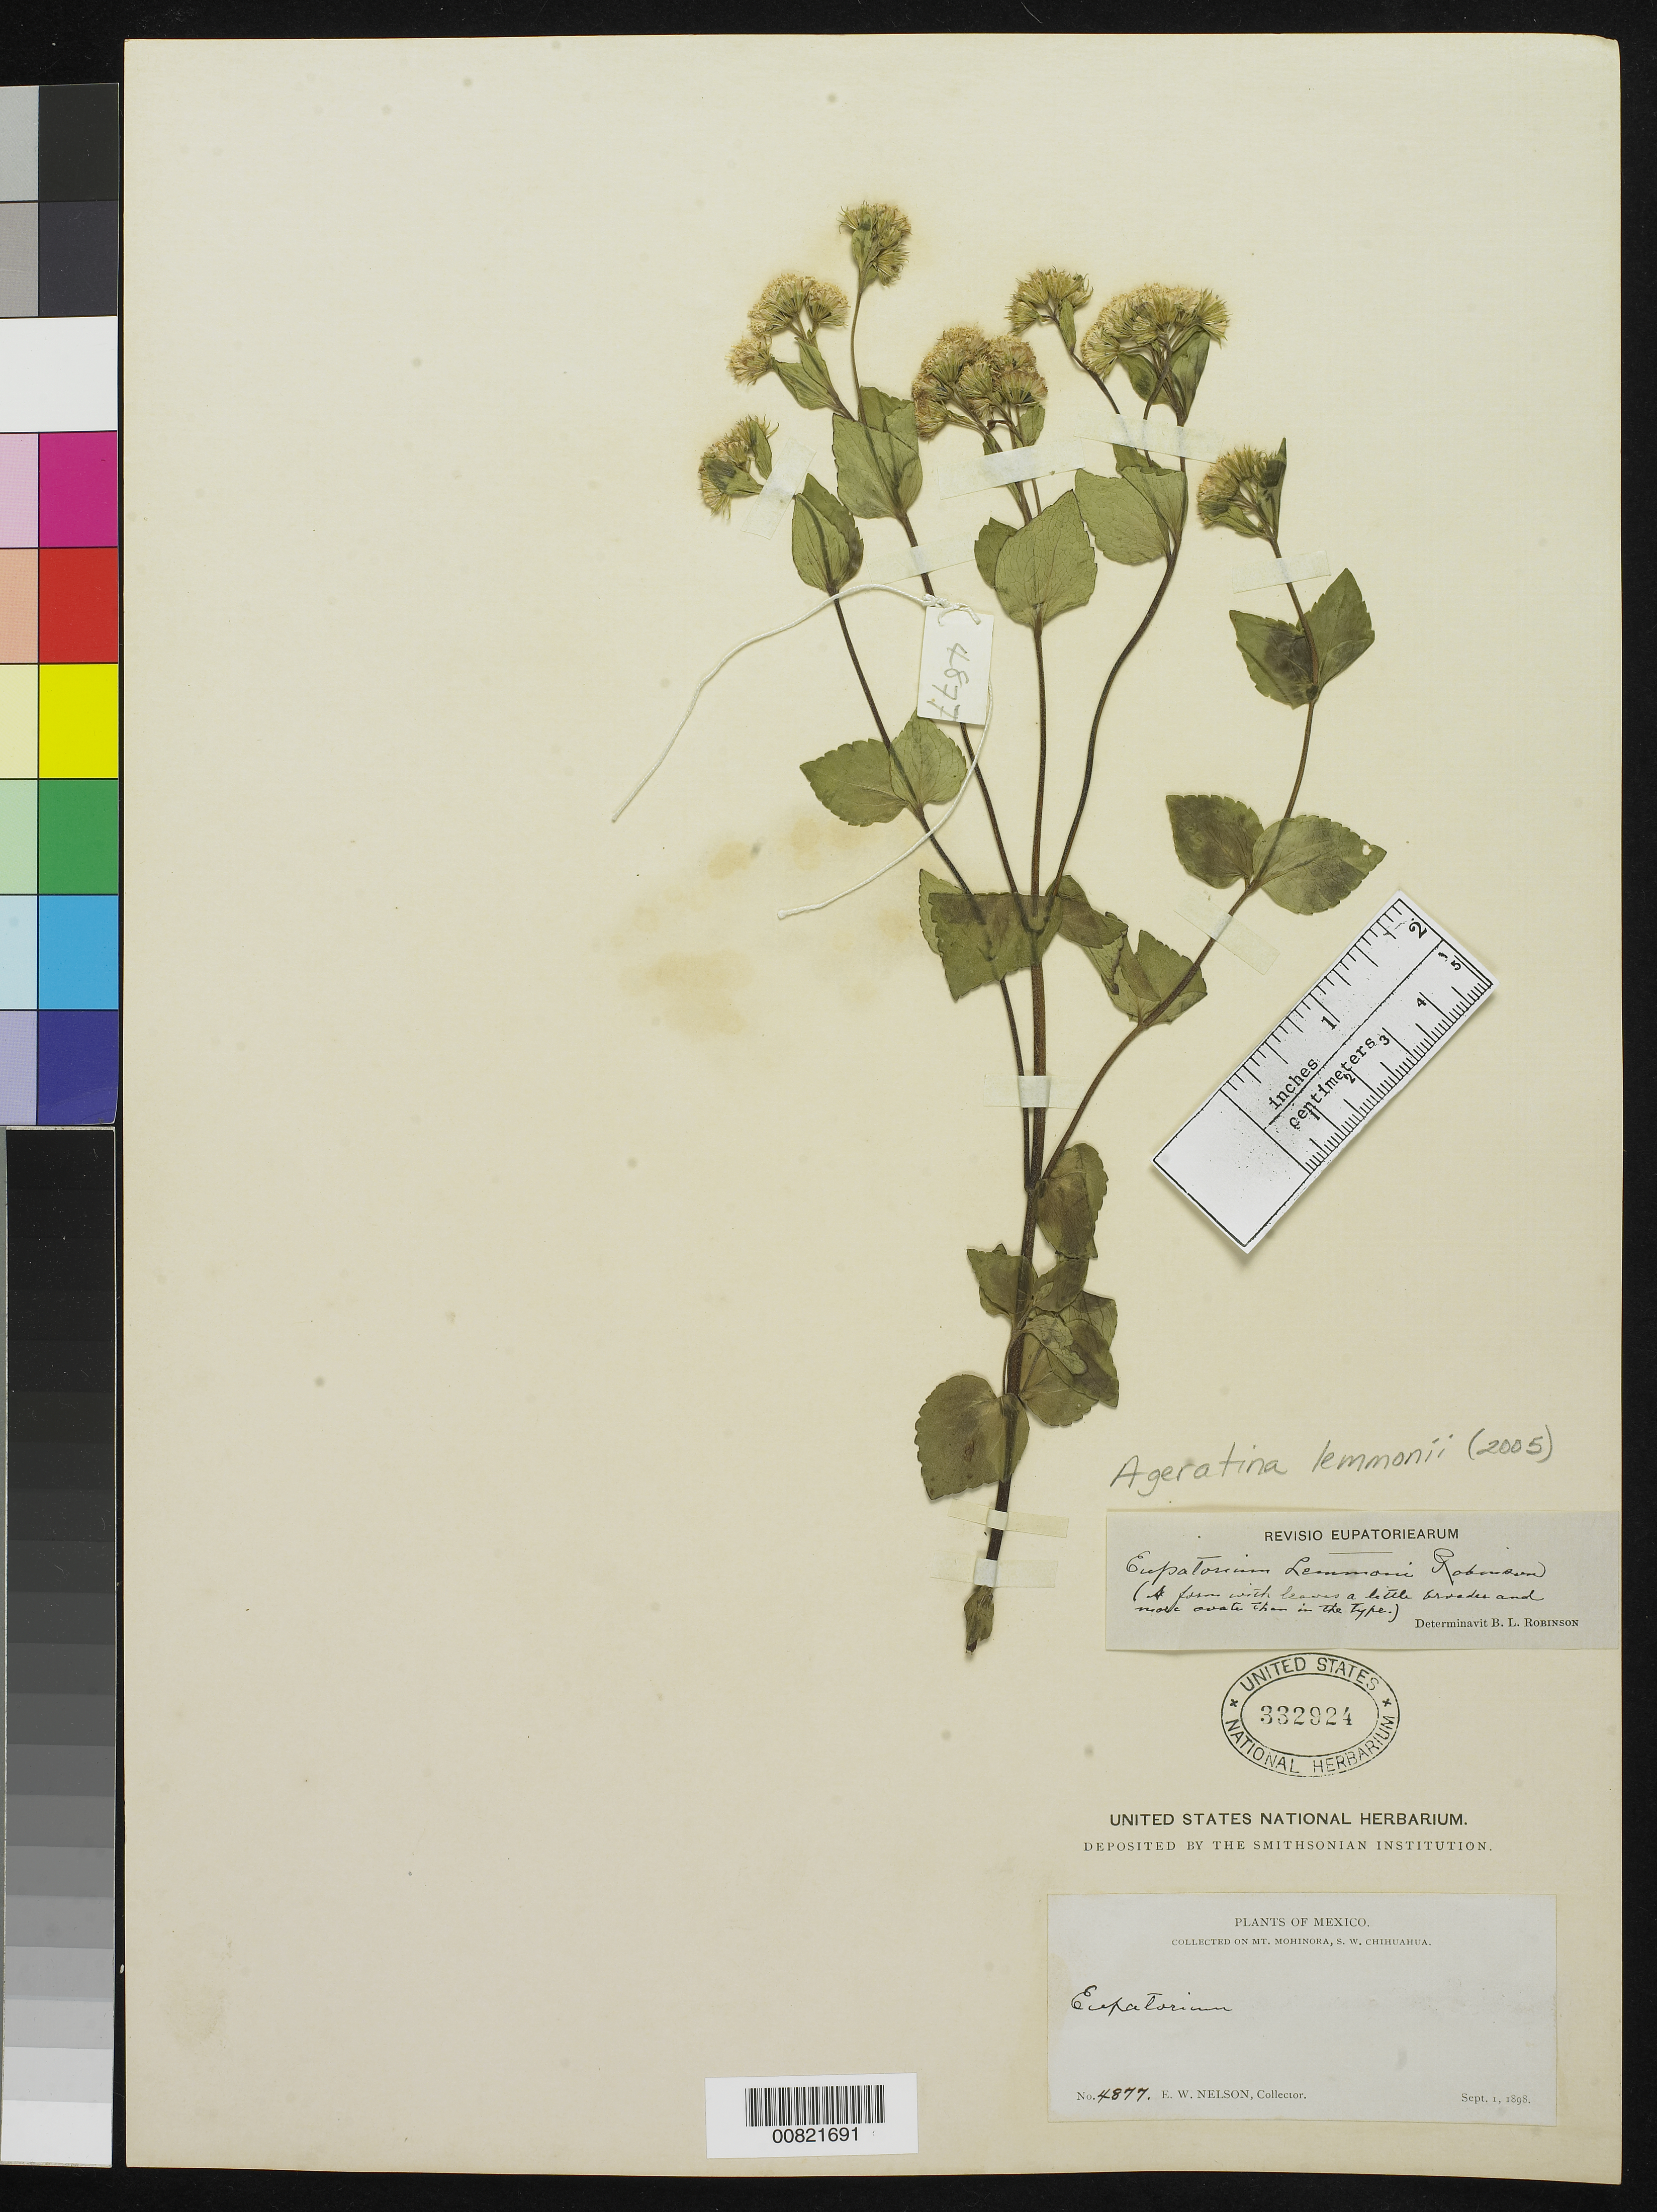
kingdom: Plantae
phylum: Tracheophyta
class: Magnoliopsida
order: Asterales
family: Asteraceae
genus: Ageratina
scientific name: Ageratina lemmonii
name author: (B.L. Rob.) R.M. King & H. Rob.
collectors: E. W. Nelson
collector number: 4877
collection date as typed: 01 Sep 1898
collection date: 1898-09-01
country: Mexico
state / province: Chihuahua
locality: Mt. Mohinora, S. W. Chihuahua.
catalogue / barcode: US 332924